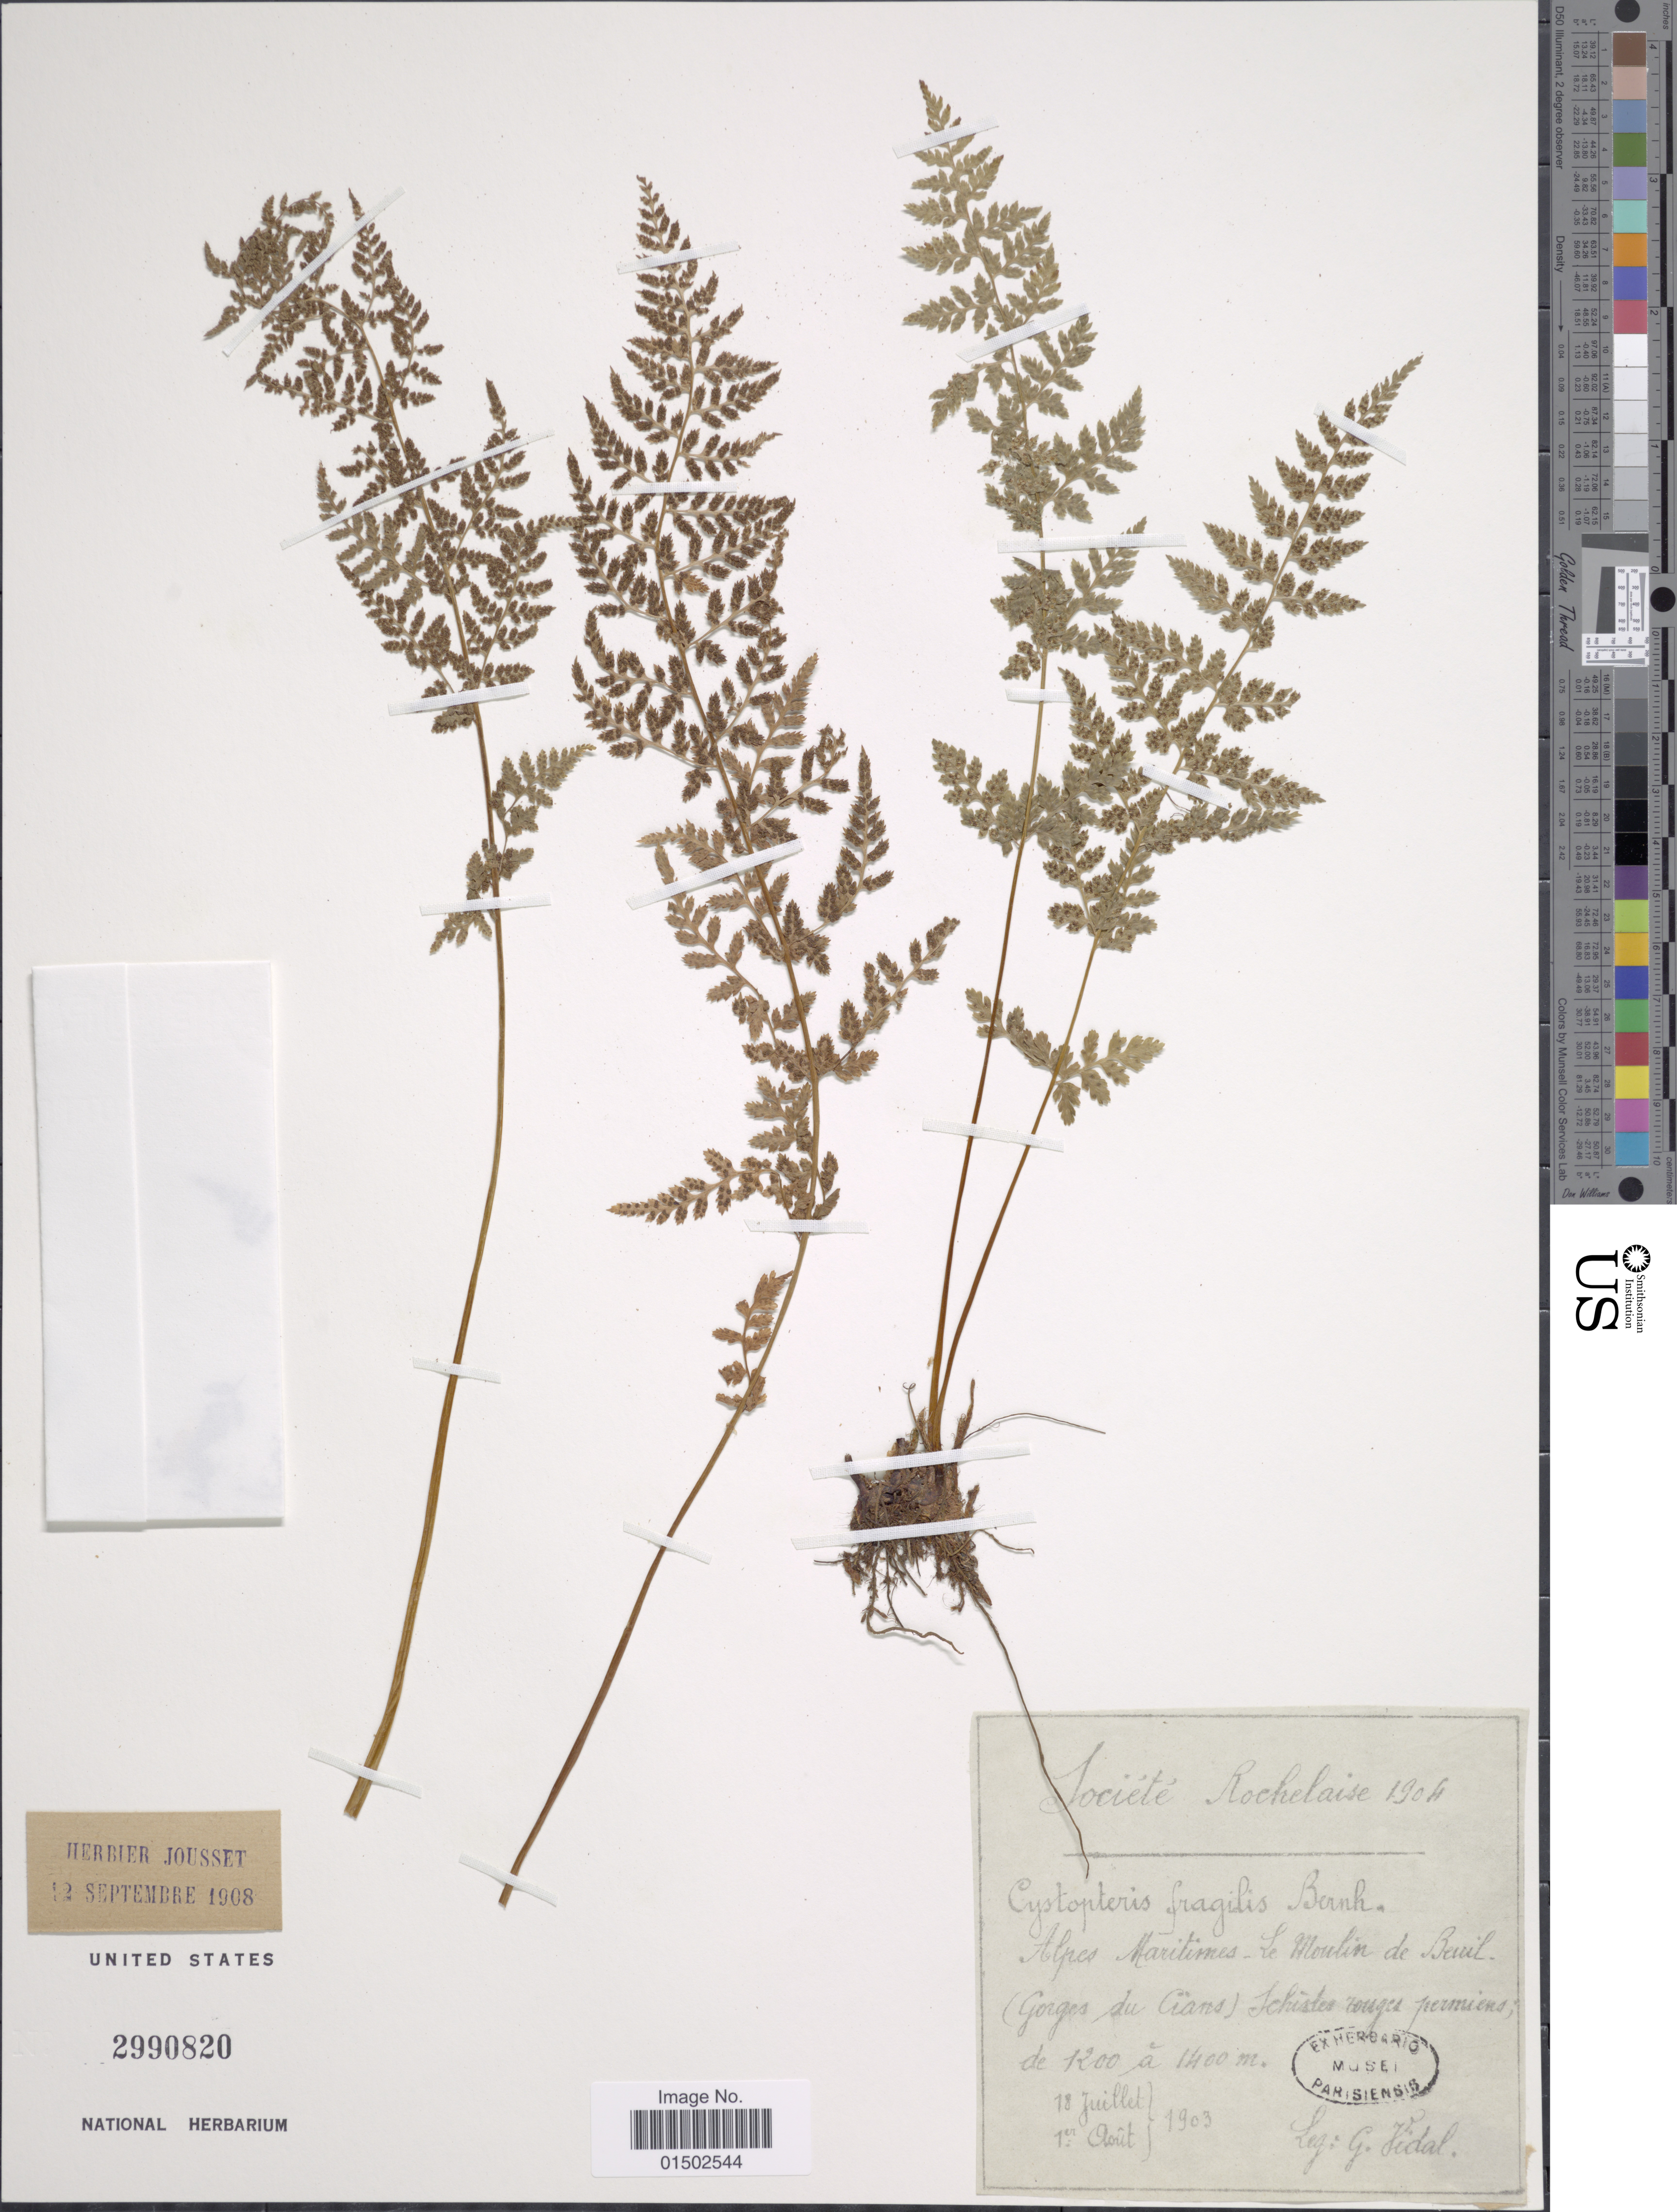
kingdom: Plantae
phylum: Tracheophyta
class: Polypodiopsida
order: Polypodiales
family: Cystopteridaceae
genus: Cystopteris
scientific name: Cystopteris fragilis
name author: (L.) Bernh.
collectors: G. Vidal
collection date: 1903-07-18/1903-08-01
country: France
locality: Alpes Maritimes, Le Moulin de Beuil (Gorges du Cians) Ichitez rouges permiens [interpreted]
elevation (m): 1200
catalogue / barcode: US 2990820